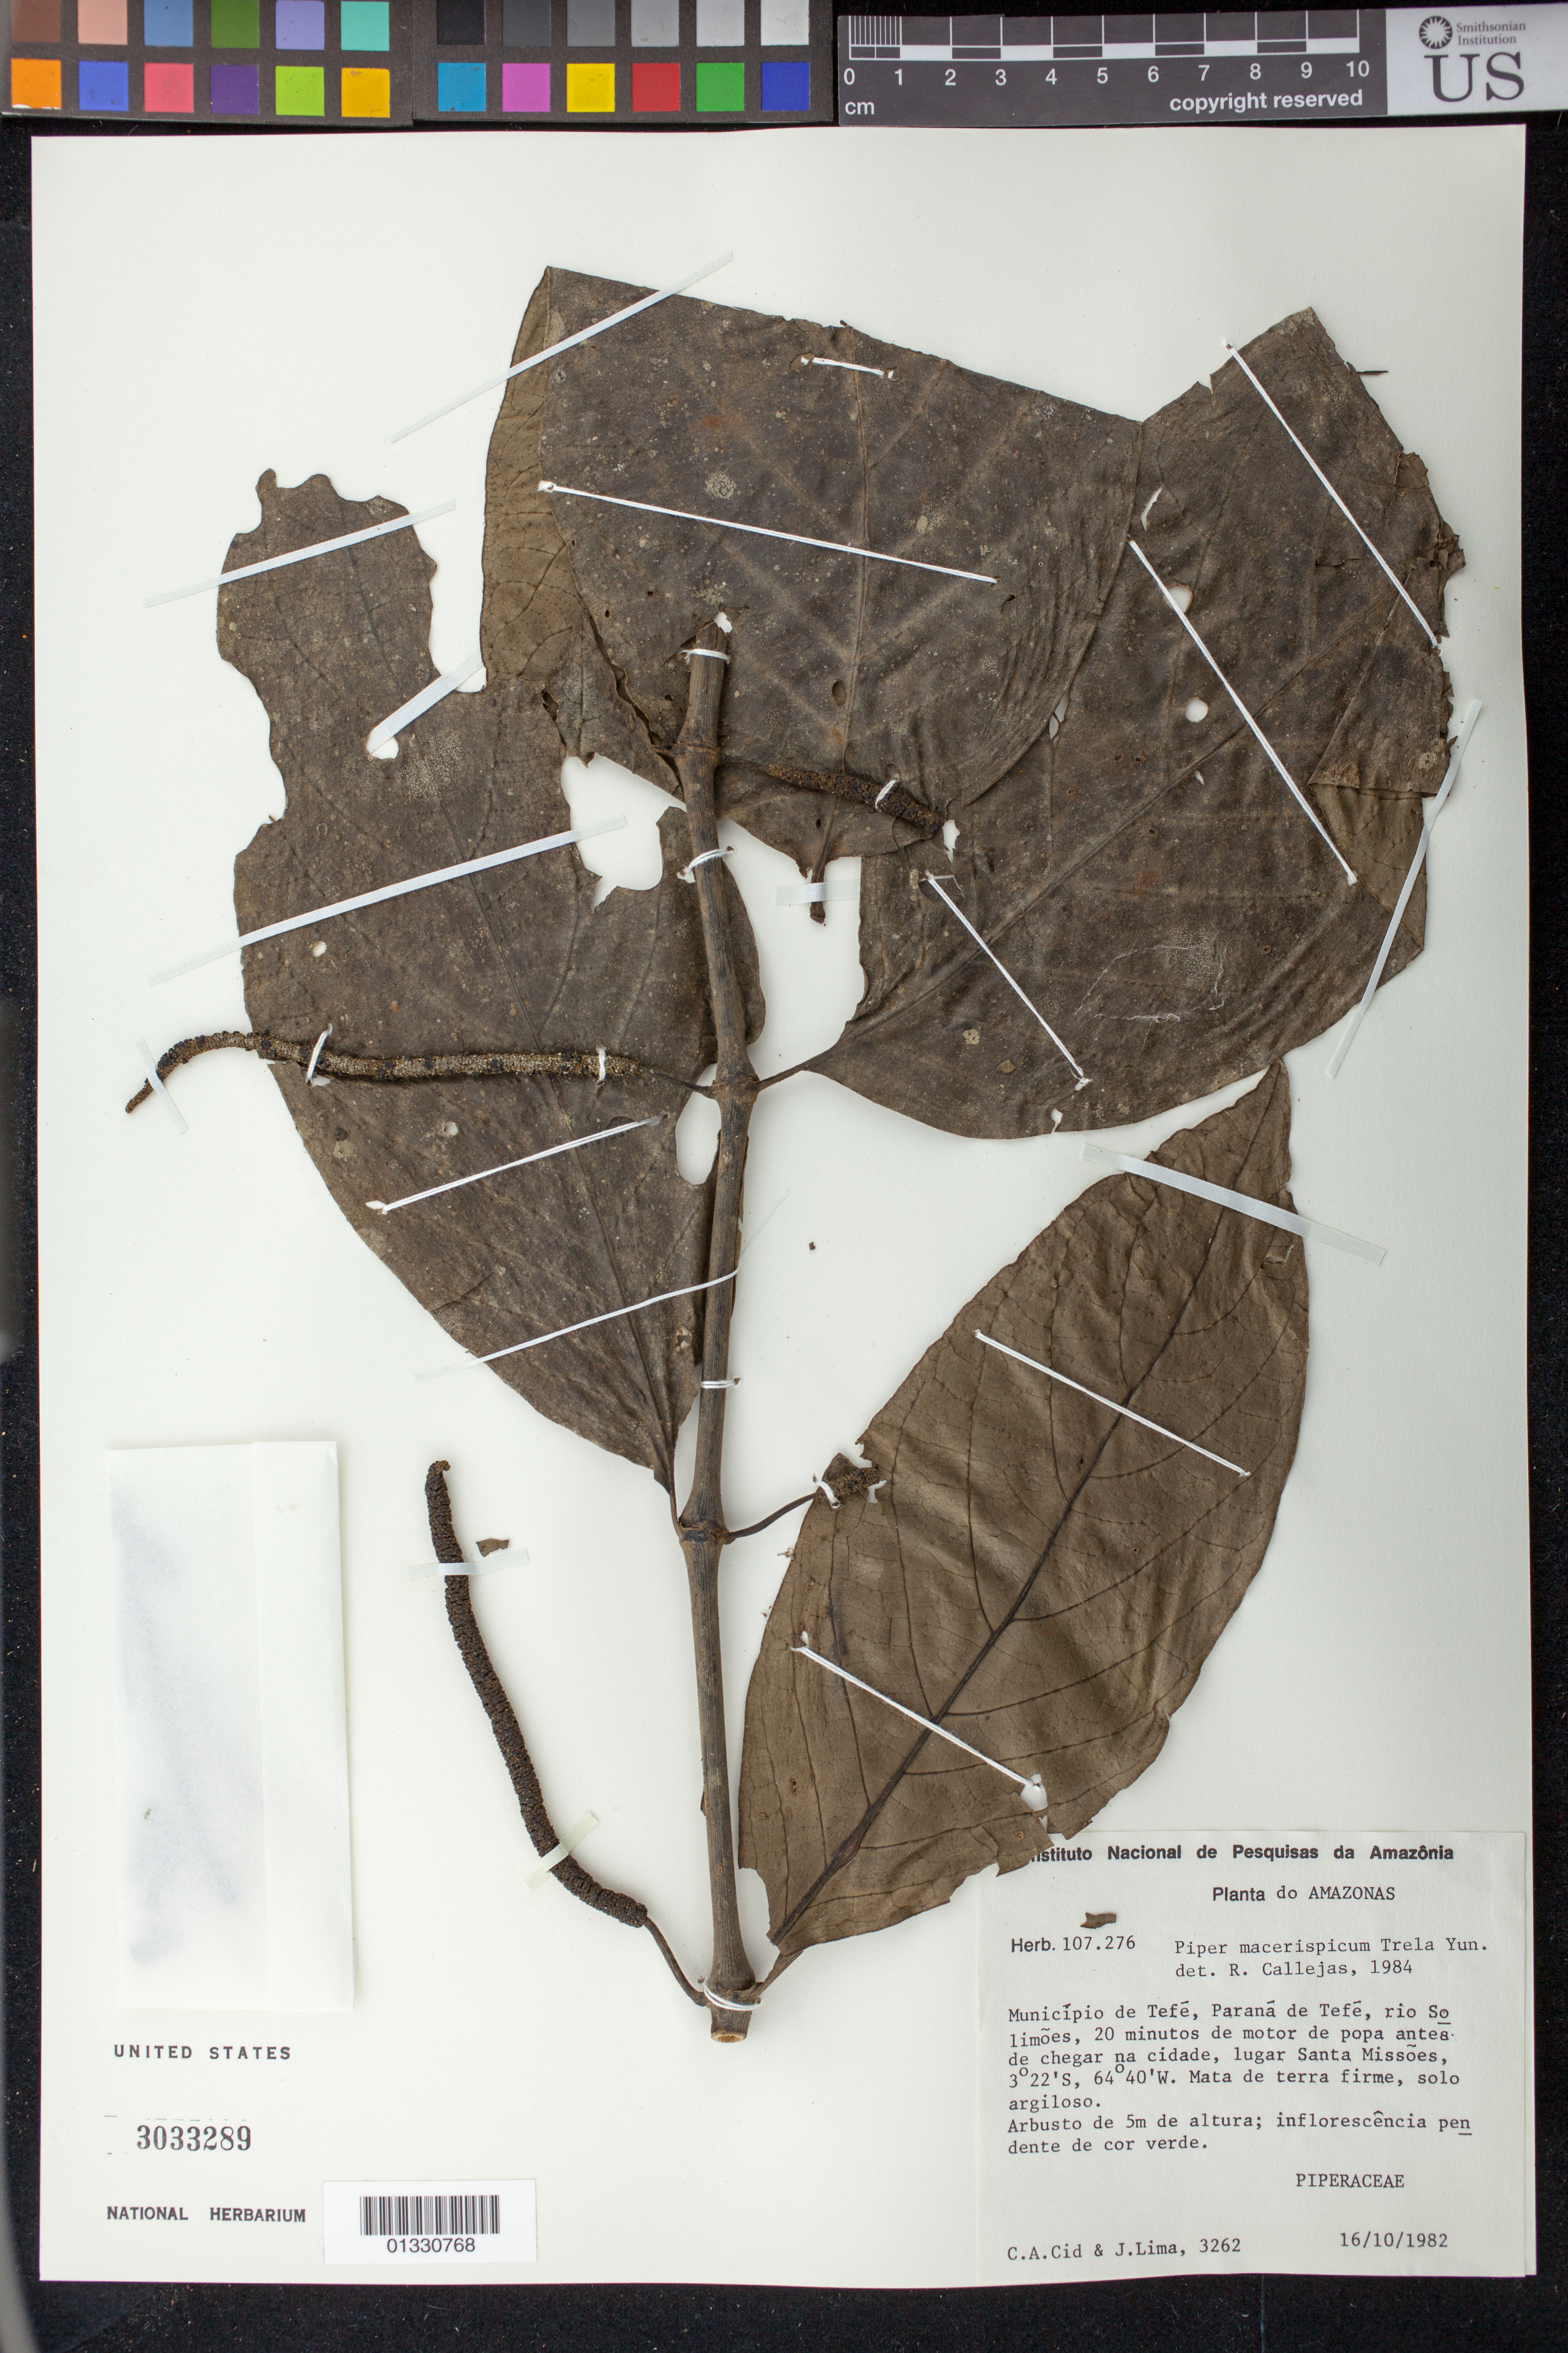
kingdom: Plantae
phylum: Tracheophyta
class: Magnoliopsida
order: Piperales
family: Piperaceae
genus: Piper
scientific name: Piper macerispicum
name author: Trel. & Yunck.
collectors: C. A. Cid Ferreira & J. Lima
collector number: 3262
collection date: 1982-10-16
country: Brazil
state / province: Amazonas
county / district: Tefé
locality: paraná de Tefé, rio Solimões, 20 minutos de motor de popa antes de chegar na cidade, lugar Santa Missões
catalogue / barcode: US 3033289